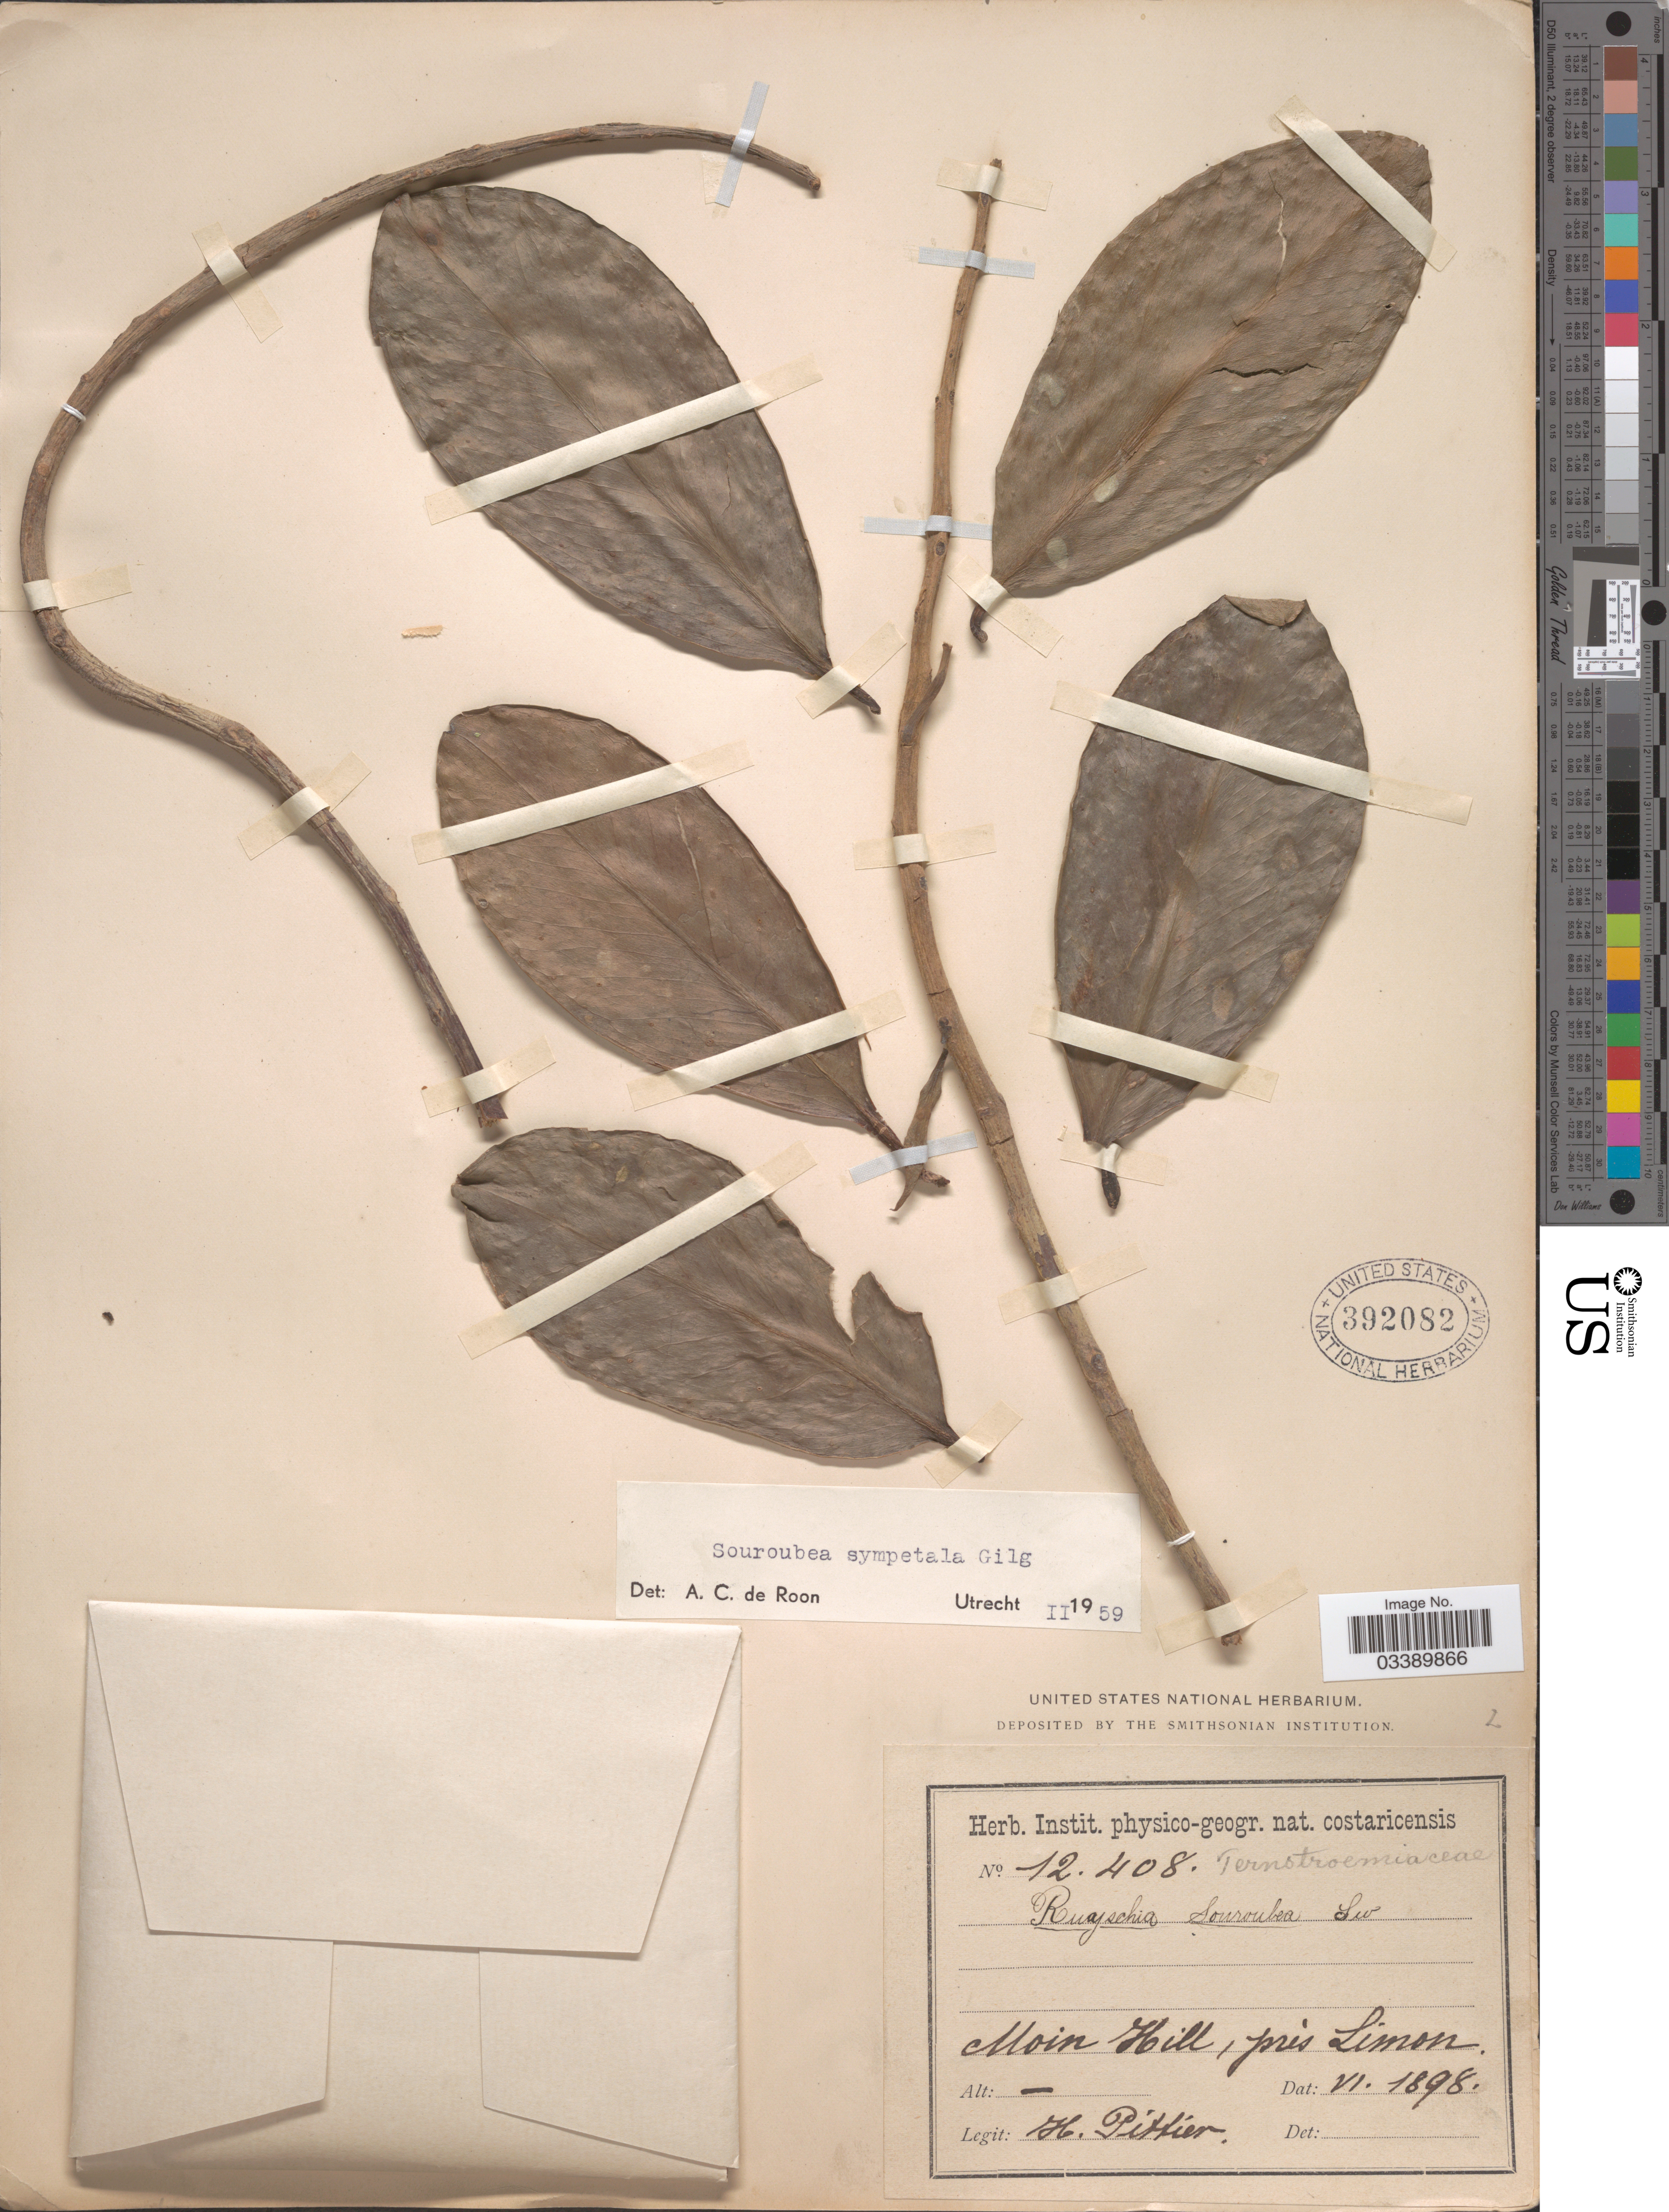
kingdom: Plantae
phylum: Tracheophyta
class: Magnoliopsida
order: Ericales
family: Marcgraviaceae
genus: Souroubea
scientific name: Souroubea sympetala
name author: Gilg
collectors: H. F. Pittier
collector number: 12408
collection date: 1898-06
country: Costa Rica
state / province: Limón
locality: Moin Hill.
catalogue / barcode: US 392082